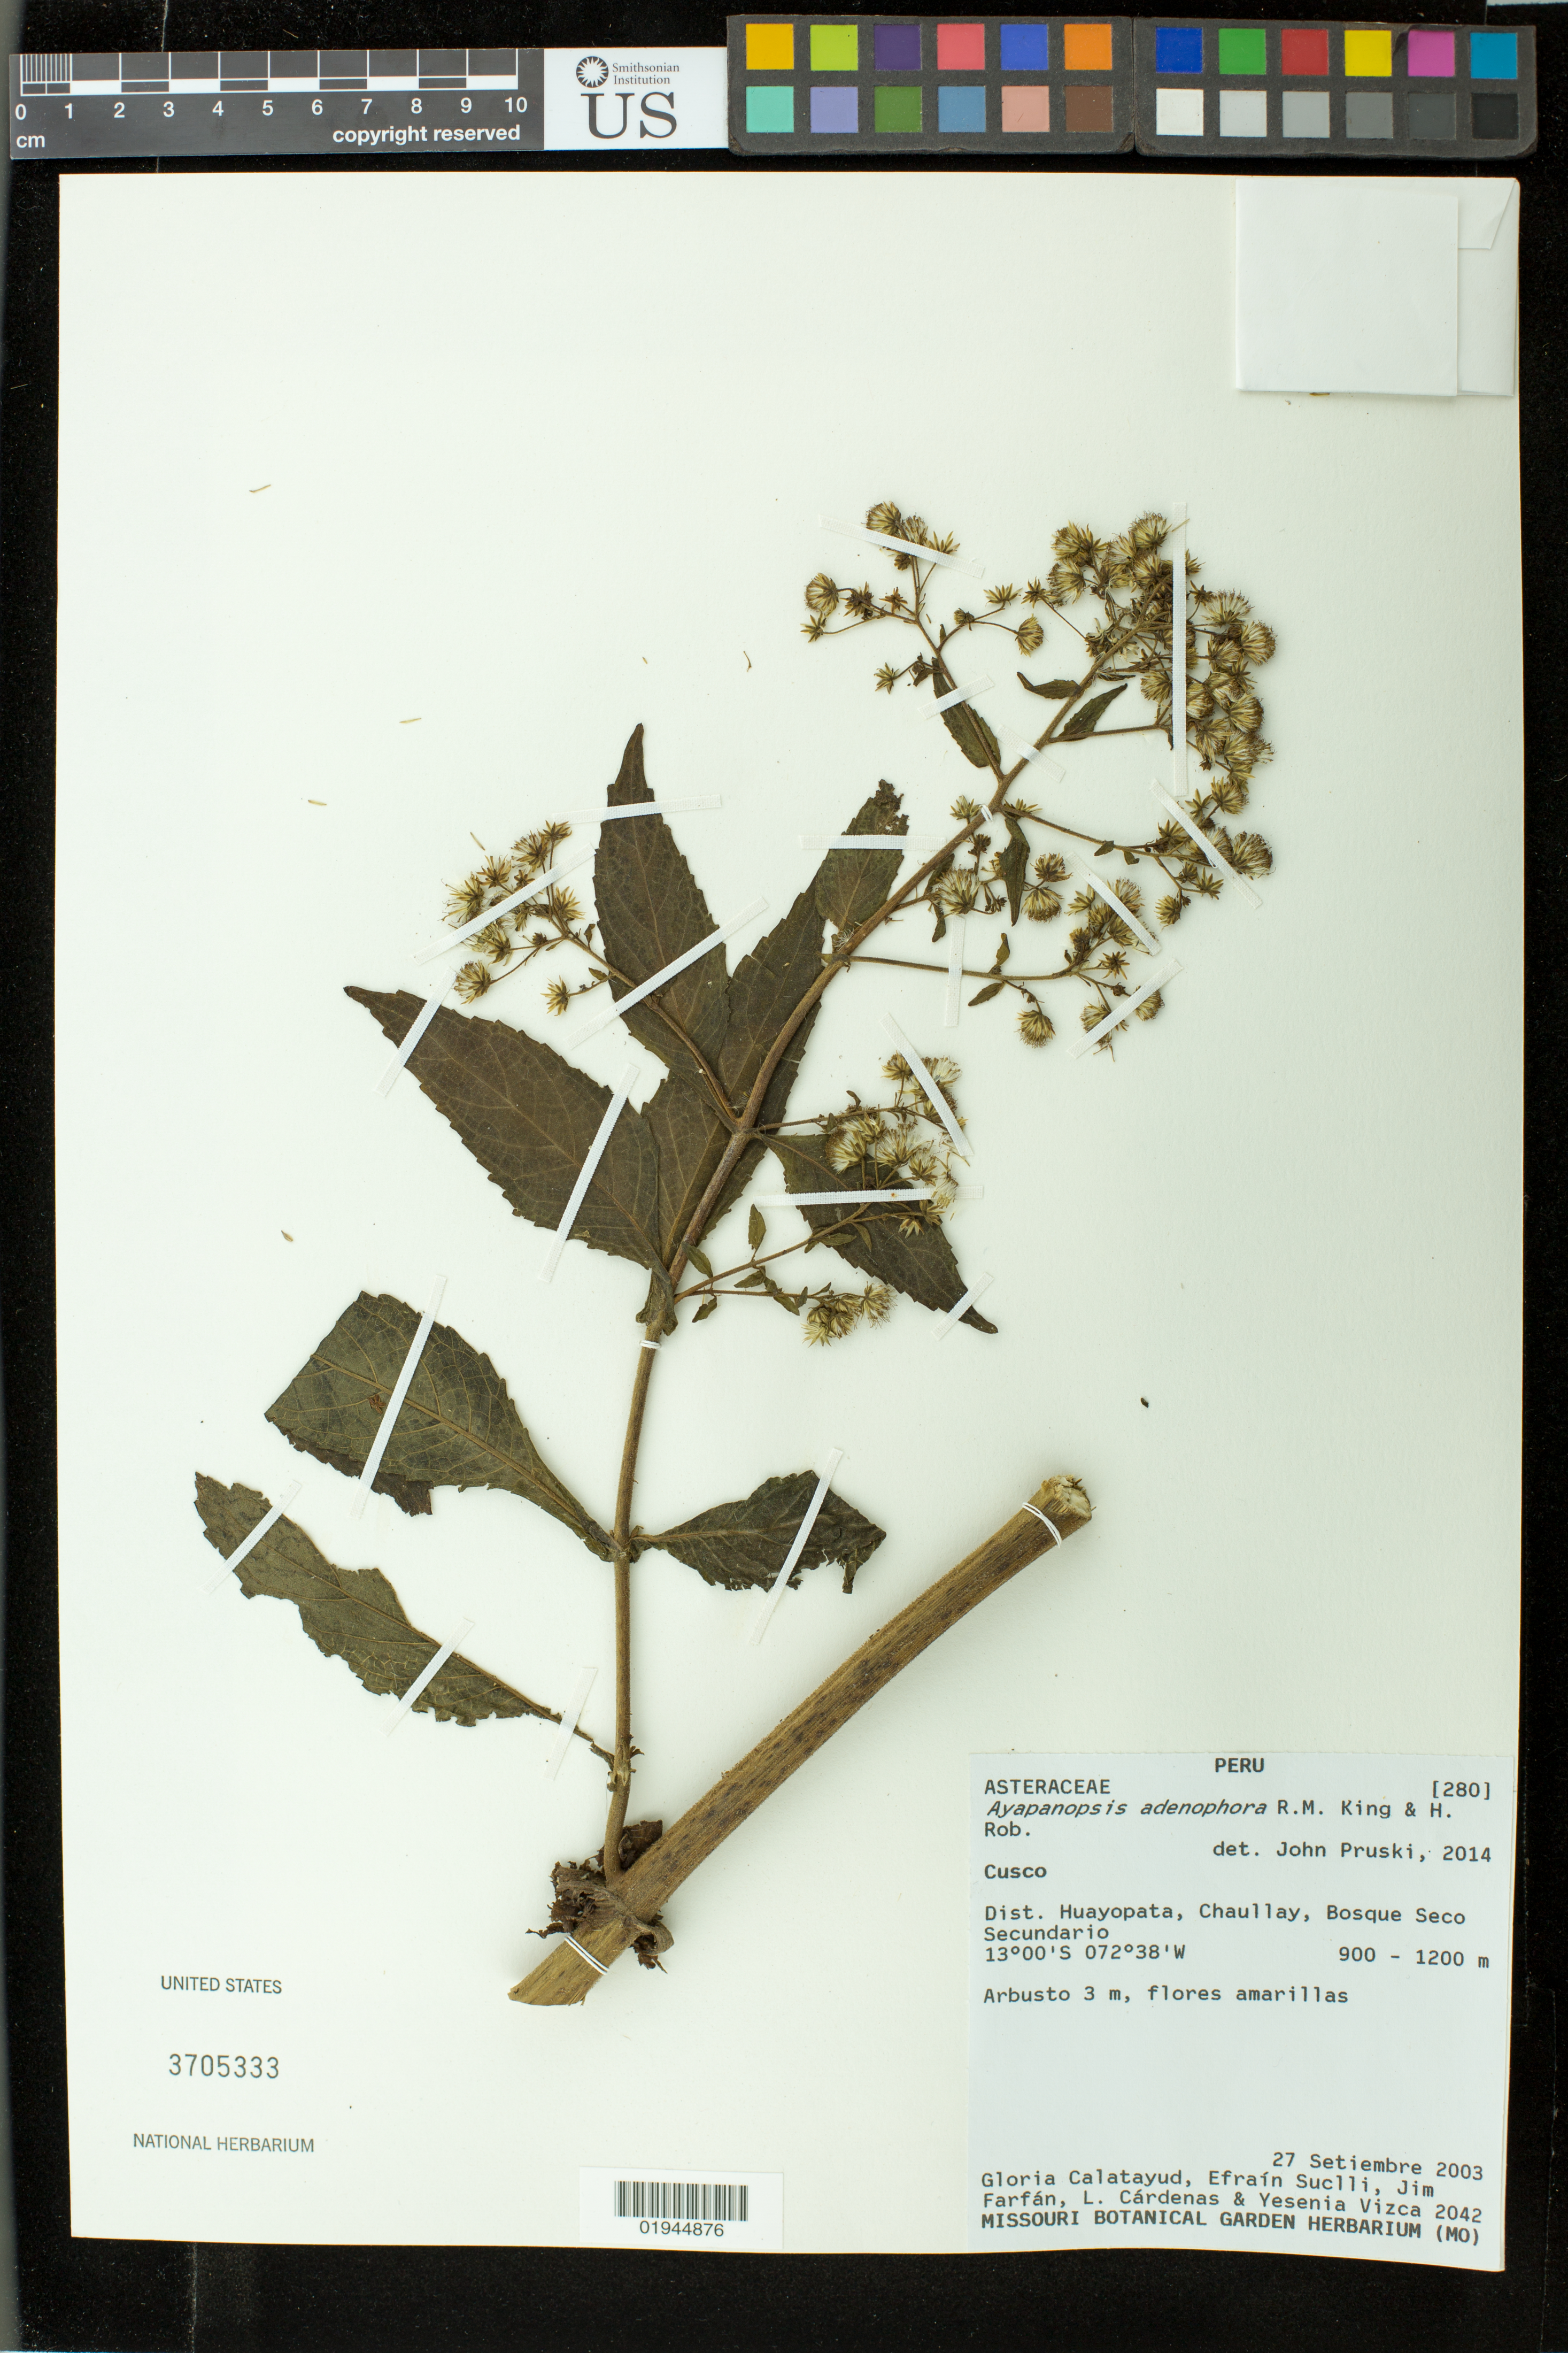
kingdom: Plantae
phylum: Tracheophyta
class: Magnoliopsida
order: Asterales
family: Asteraceae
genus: Ayapanopsis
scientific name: Ayapanopsis adenophora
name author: R.M. King & H. Rob.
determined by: Pruski, J. F.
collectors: G. Calatayud, E. Suclli, J. Farfán, L. Cárdenas & Y. Vizcardo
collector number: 2042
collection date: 2003-09-27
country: Peru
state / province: Cusco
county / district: La Convención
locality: Chaullay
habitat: bosque seco secundario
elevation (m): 900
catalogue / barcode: US 3705333